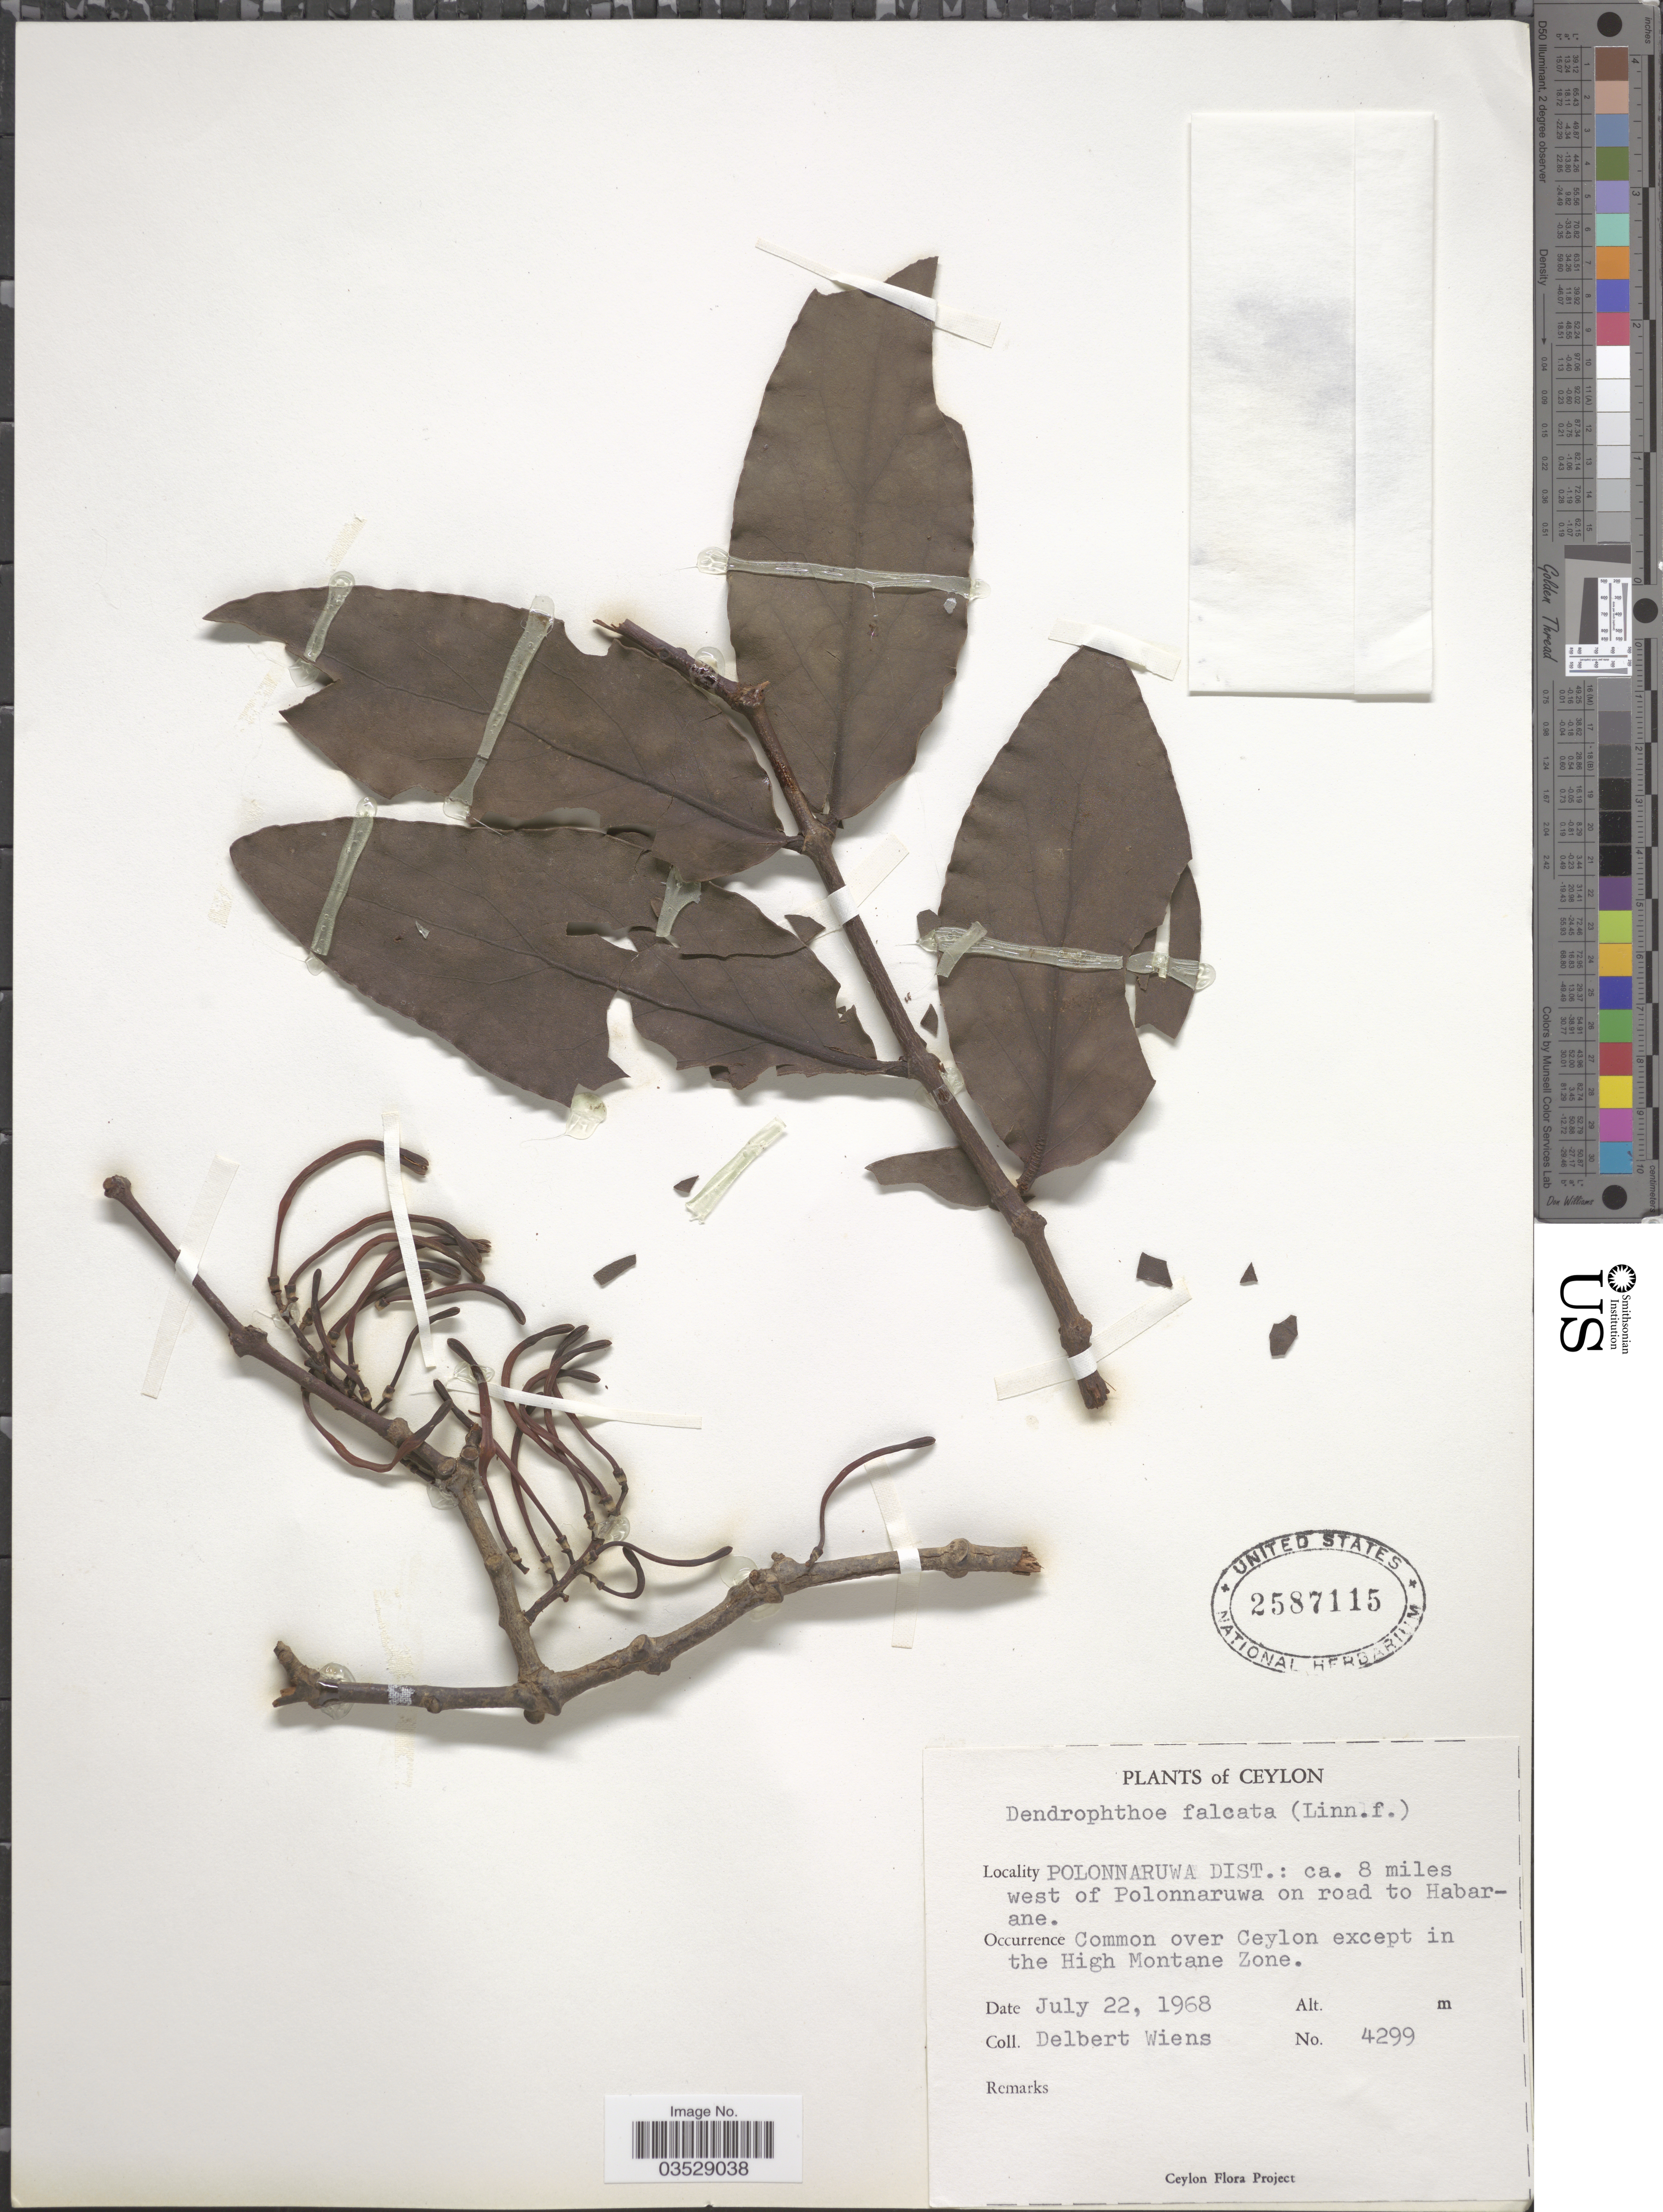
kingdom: Plantae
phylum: Tracheophyta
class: Magnoliopsida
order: Santalales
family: Loranthaceae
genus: Dendrophthoe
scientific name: Dendrophthoe falcata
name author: (L. f.) Ettingsh.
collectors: D. Wiens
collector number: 4299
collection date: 1968-07-22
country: Sri Lanka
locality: Ceylon. Polonnaruwa Dist.: ca. 8 miles west of Polonnaruwa on road to Habarane. Common over Ceylon except in the High Montane Zone.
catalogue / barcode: US 2587115